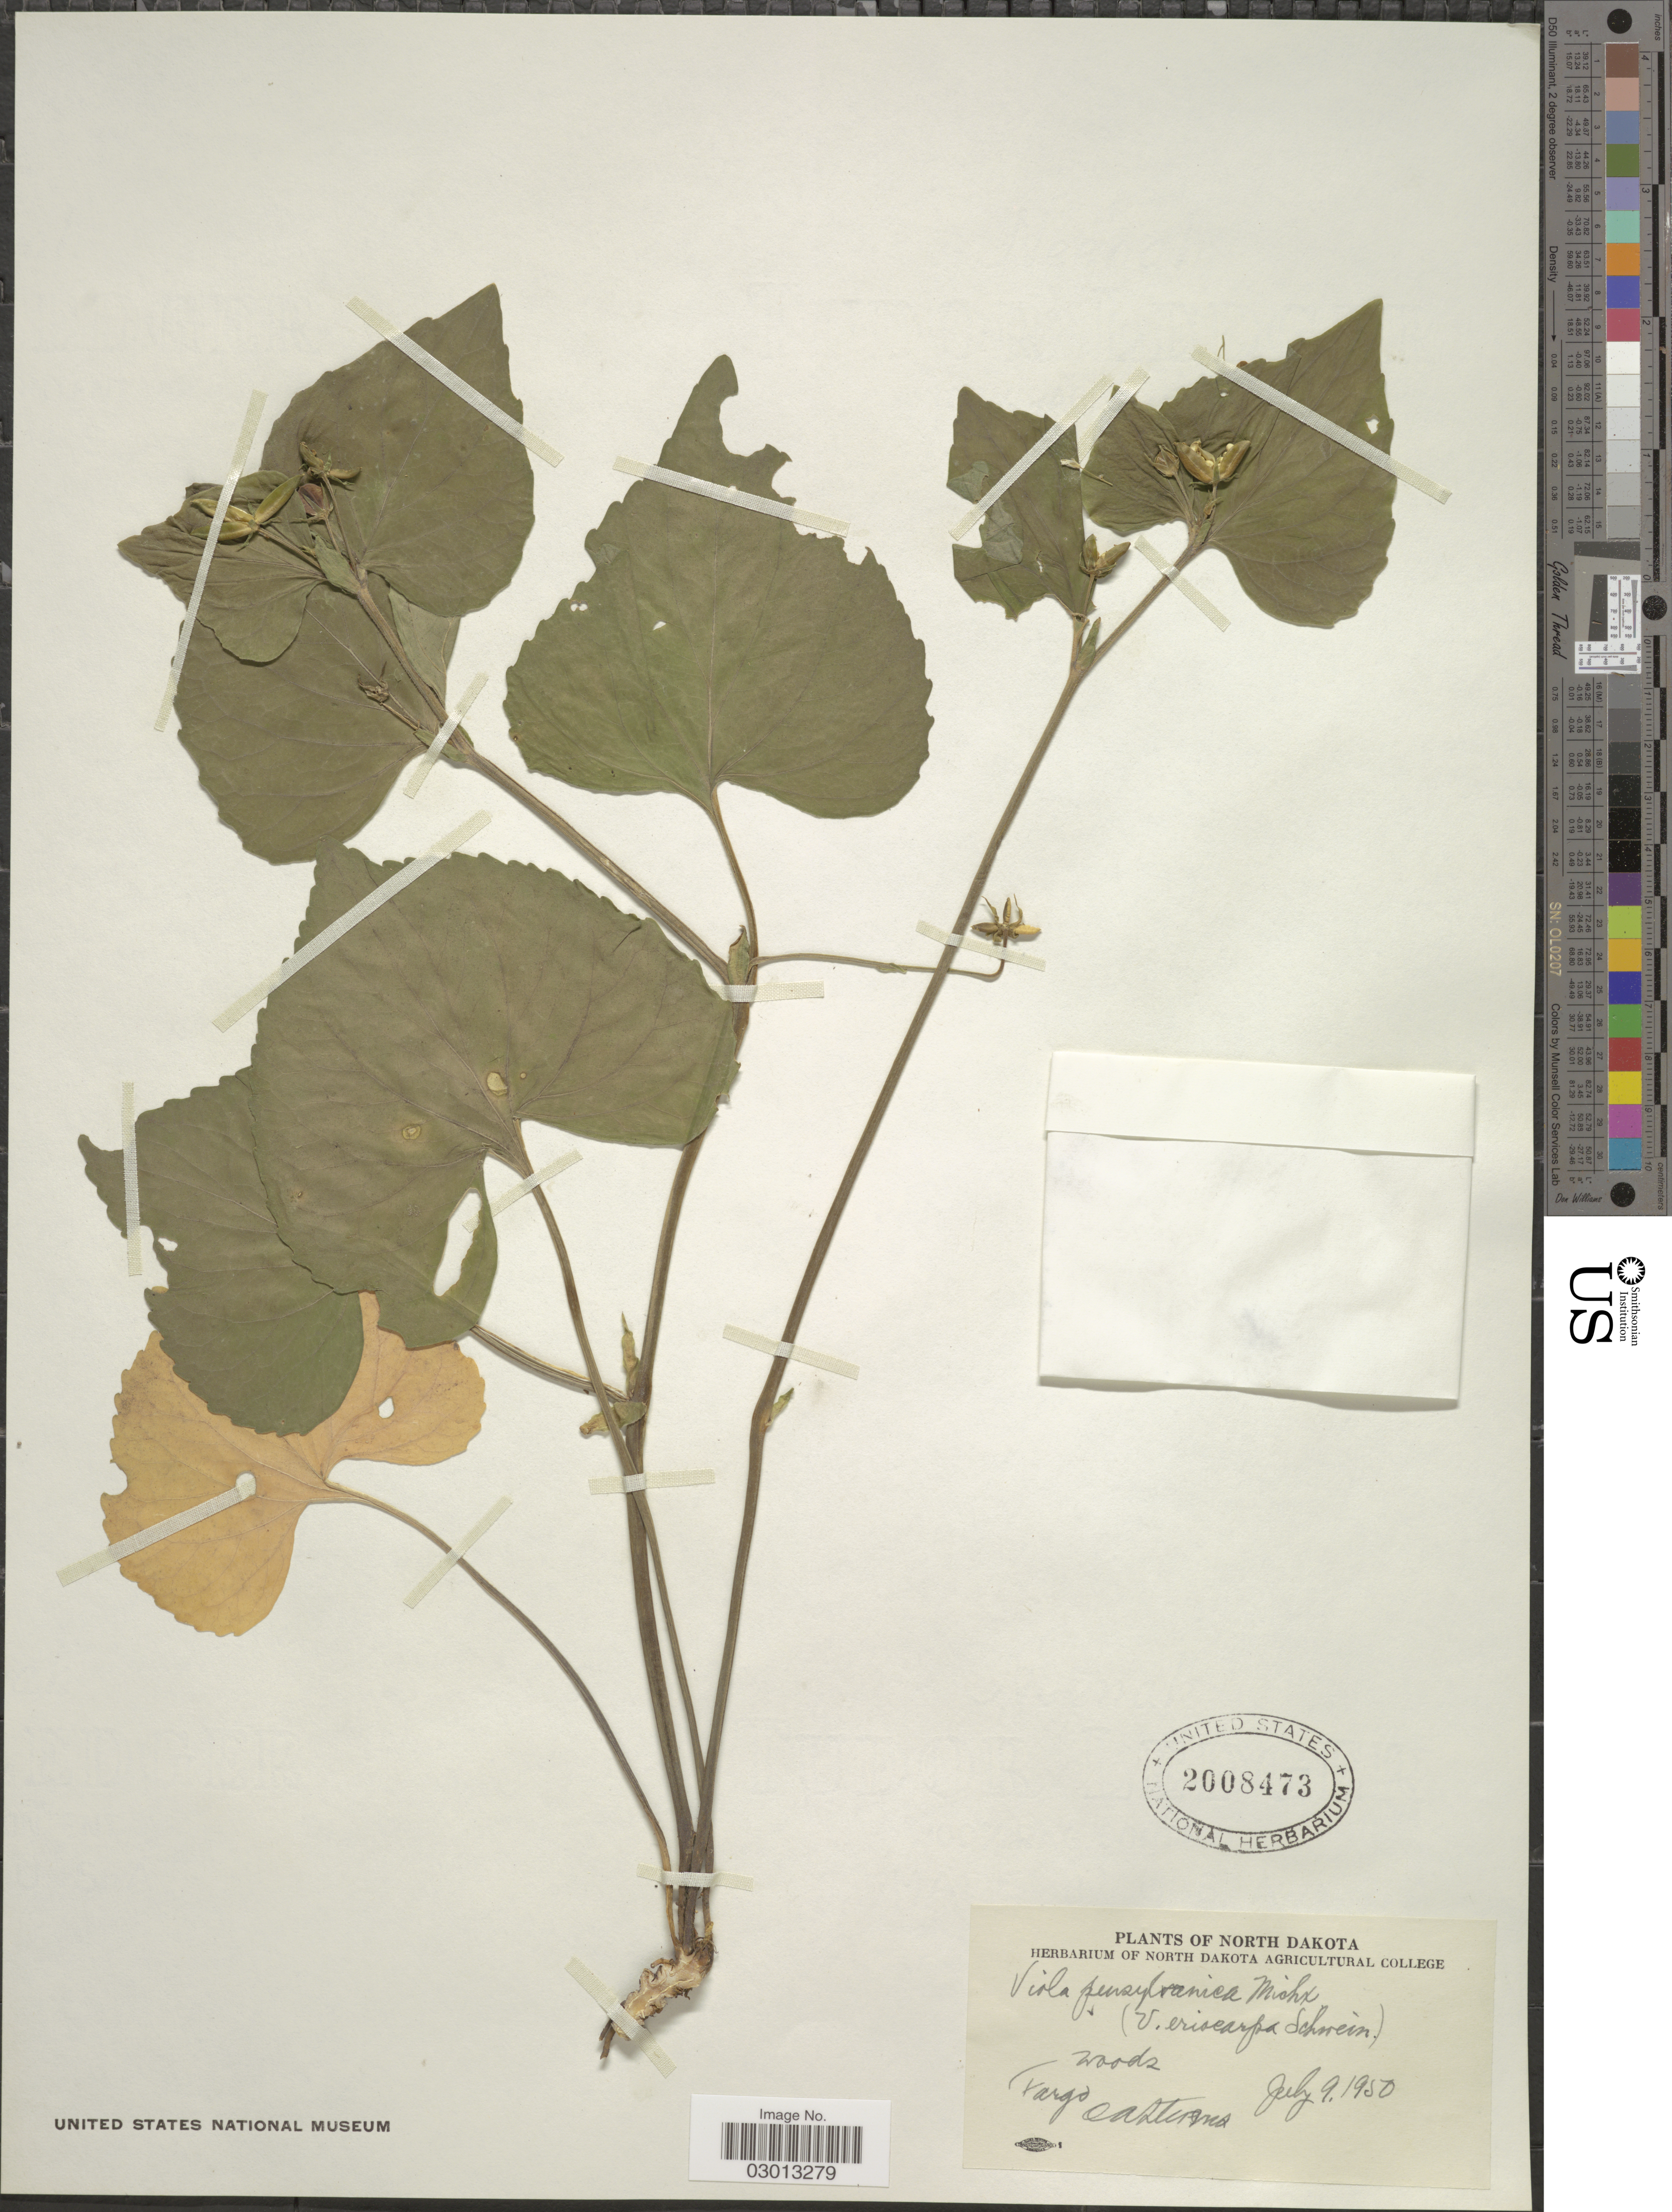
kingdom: Plantae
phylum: Tracheophyta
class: Magnoliopsida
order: Malpighiales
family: Violaceae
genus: Viola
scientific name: Viola pensylvanica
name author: Michx.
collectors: O. A. Stevens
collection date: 1950-07-09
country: United States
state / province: North Dakota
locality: Fargo.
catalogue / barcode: US 2008473